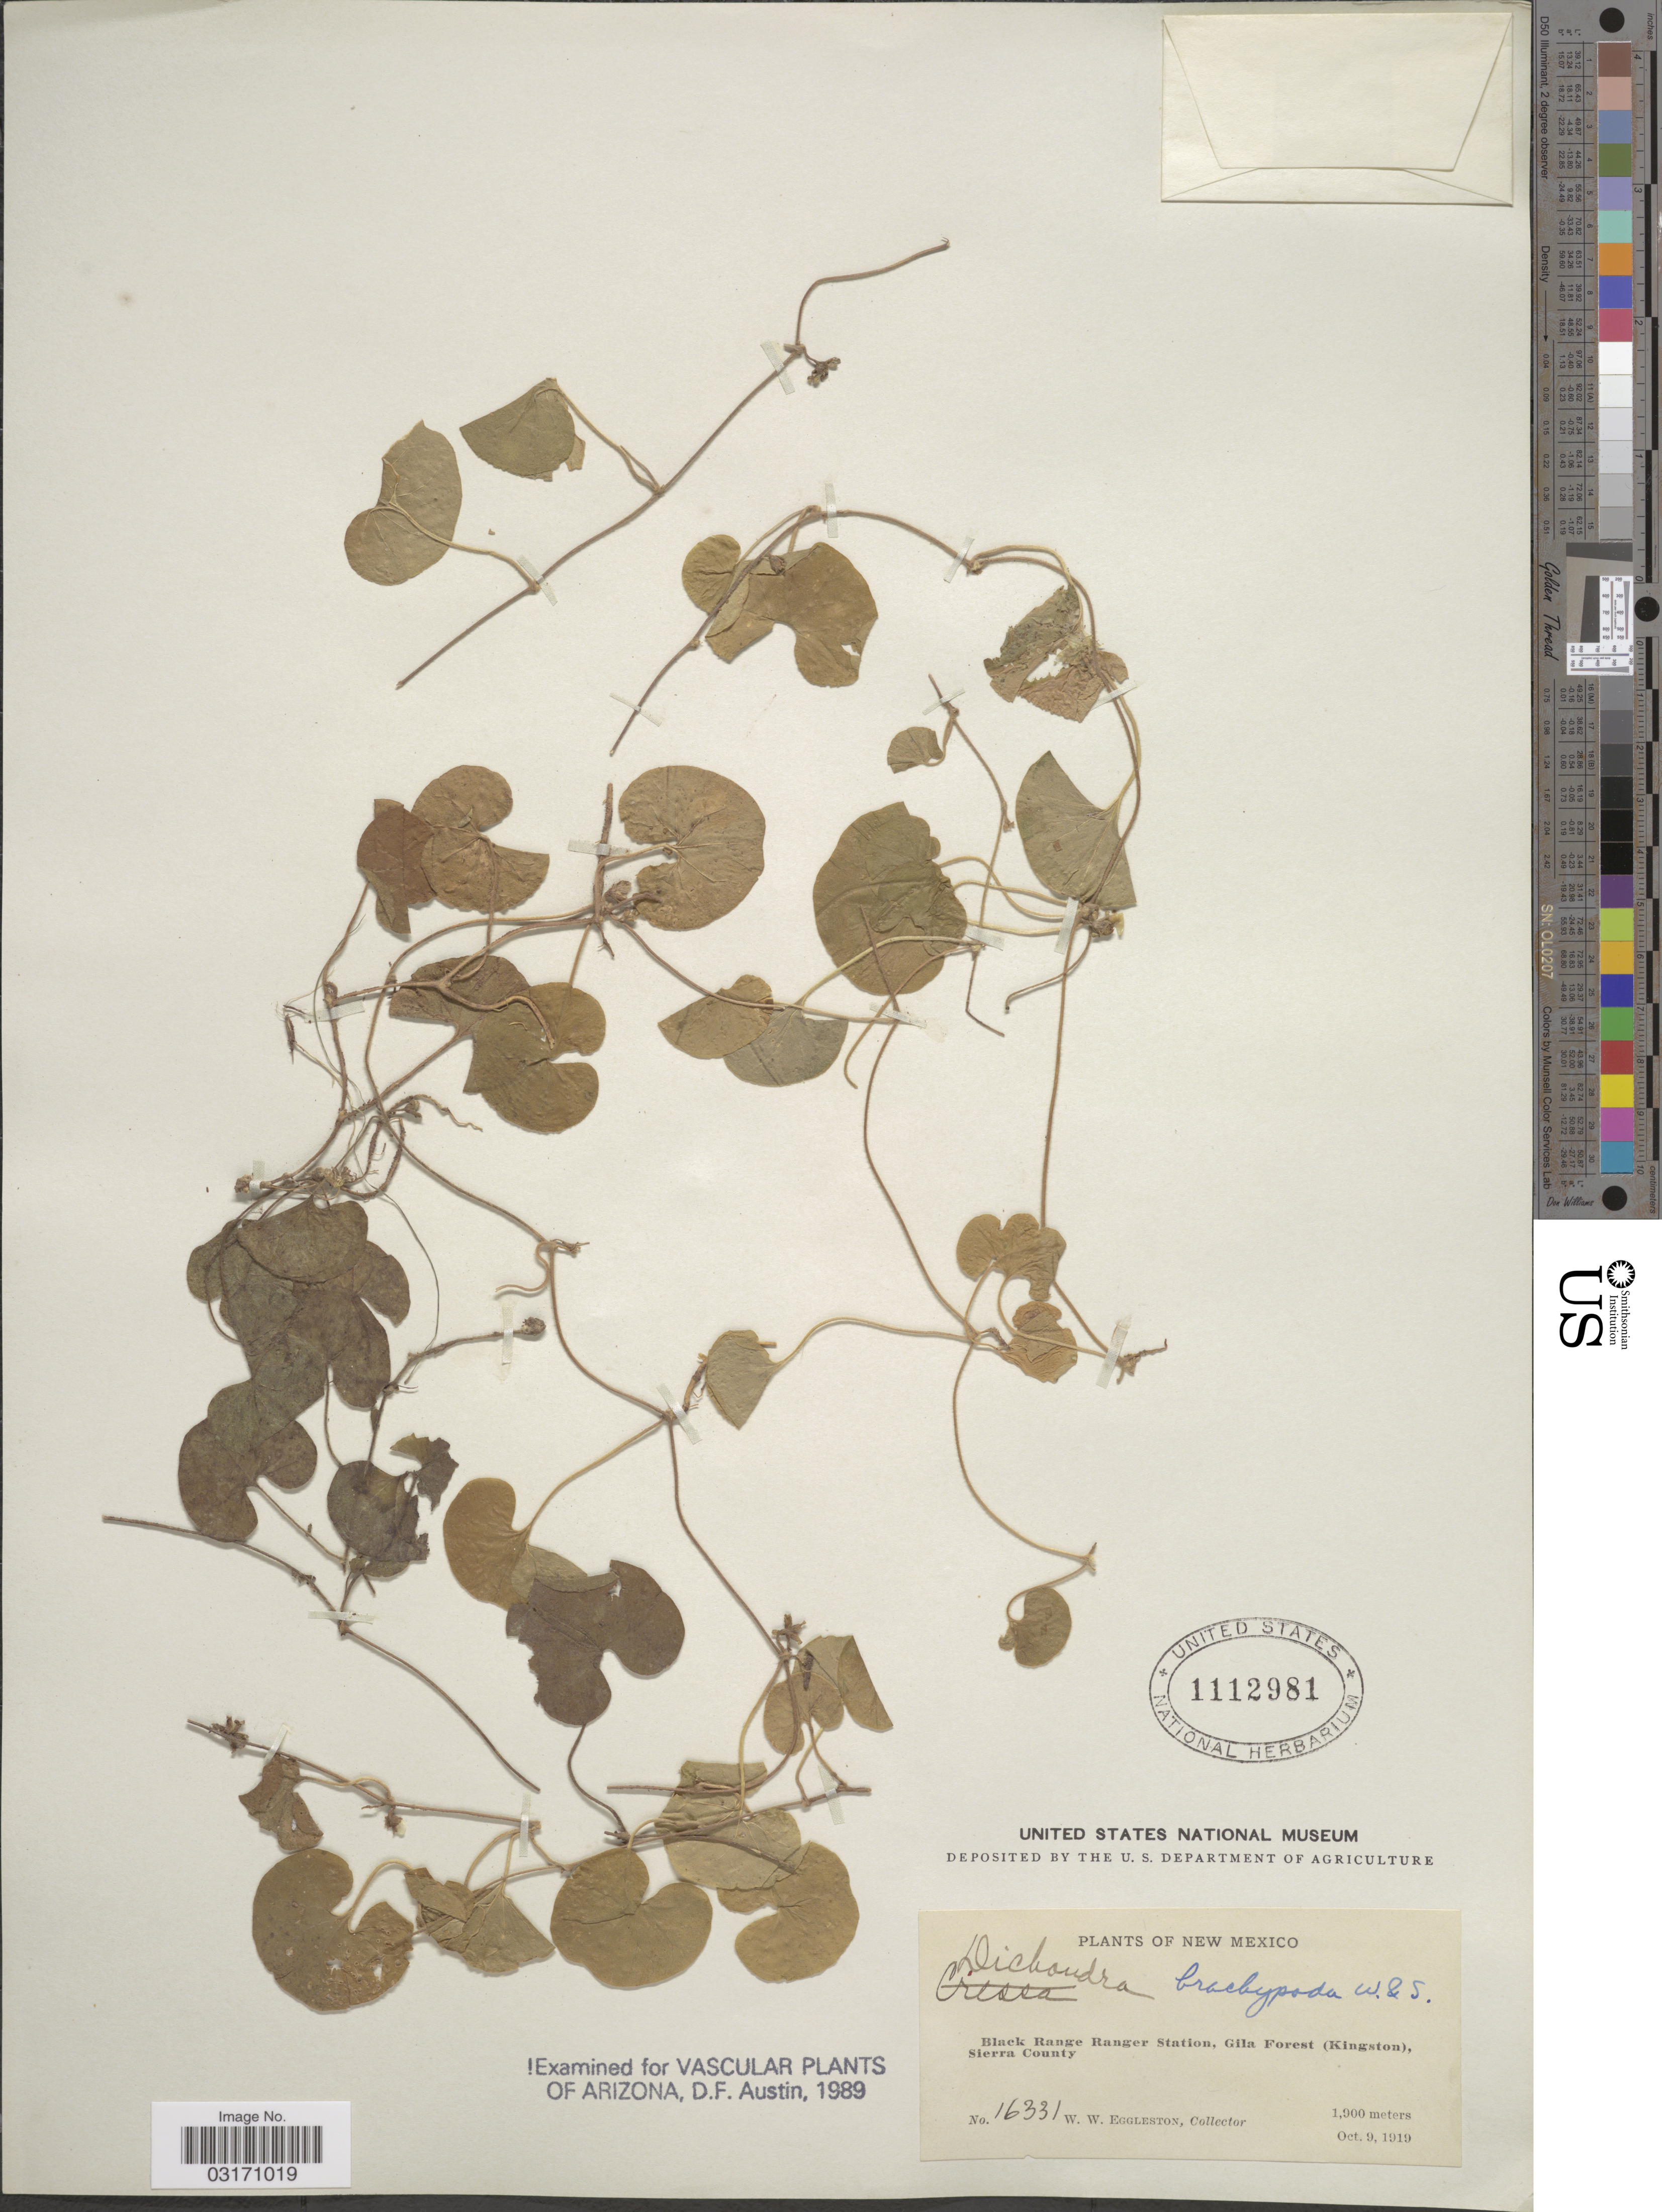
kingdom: Plantae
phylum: Tracheophyta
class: Magnoliopsida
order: Solanales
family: Convolvulaceae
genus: Dichondra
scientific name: Dichondra brachypoda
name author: Wooton & Standl.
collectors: W. W. Eggleston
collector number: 16331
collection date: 1919-10-09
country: United States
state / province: New Mexico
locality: Black Range Ranger Station, Gila Forest (Kingston), Sierra County.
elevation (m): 1900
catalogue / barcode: US 1112981